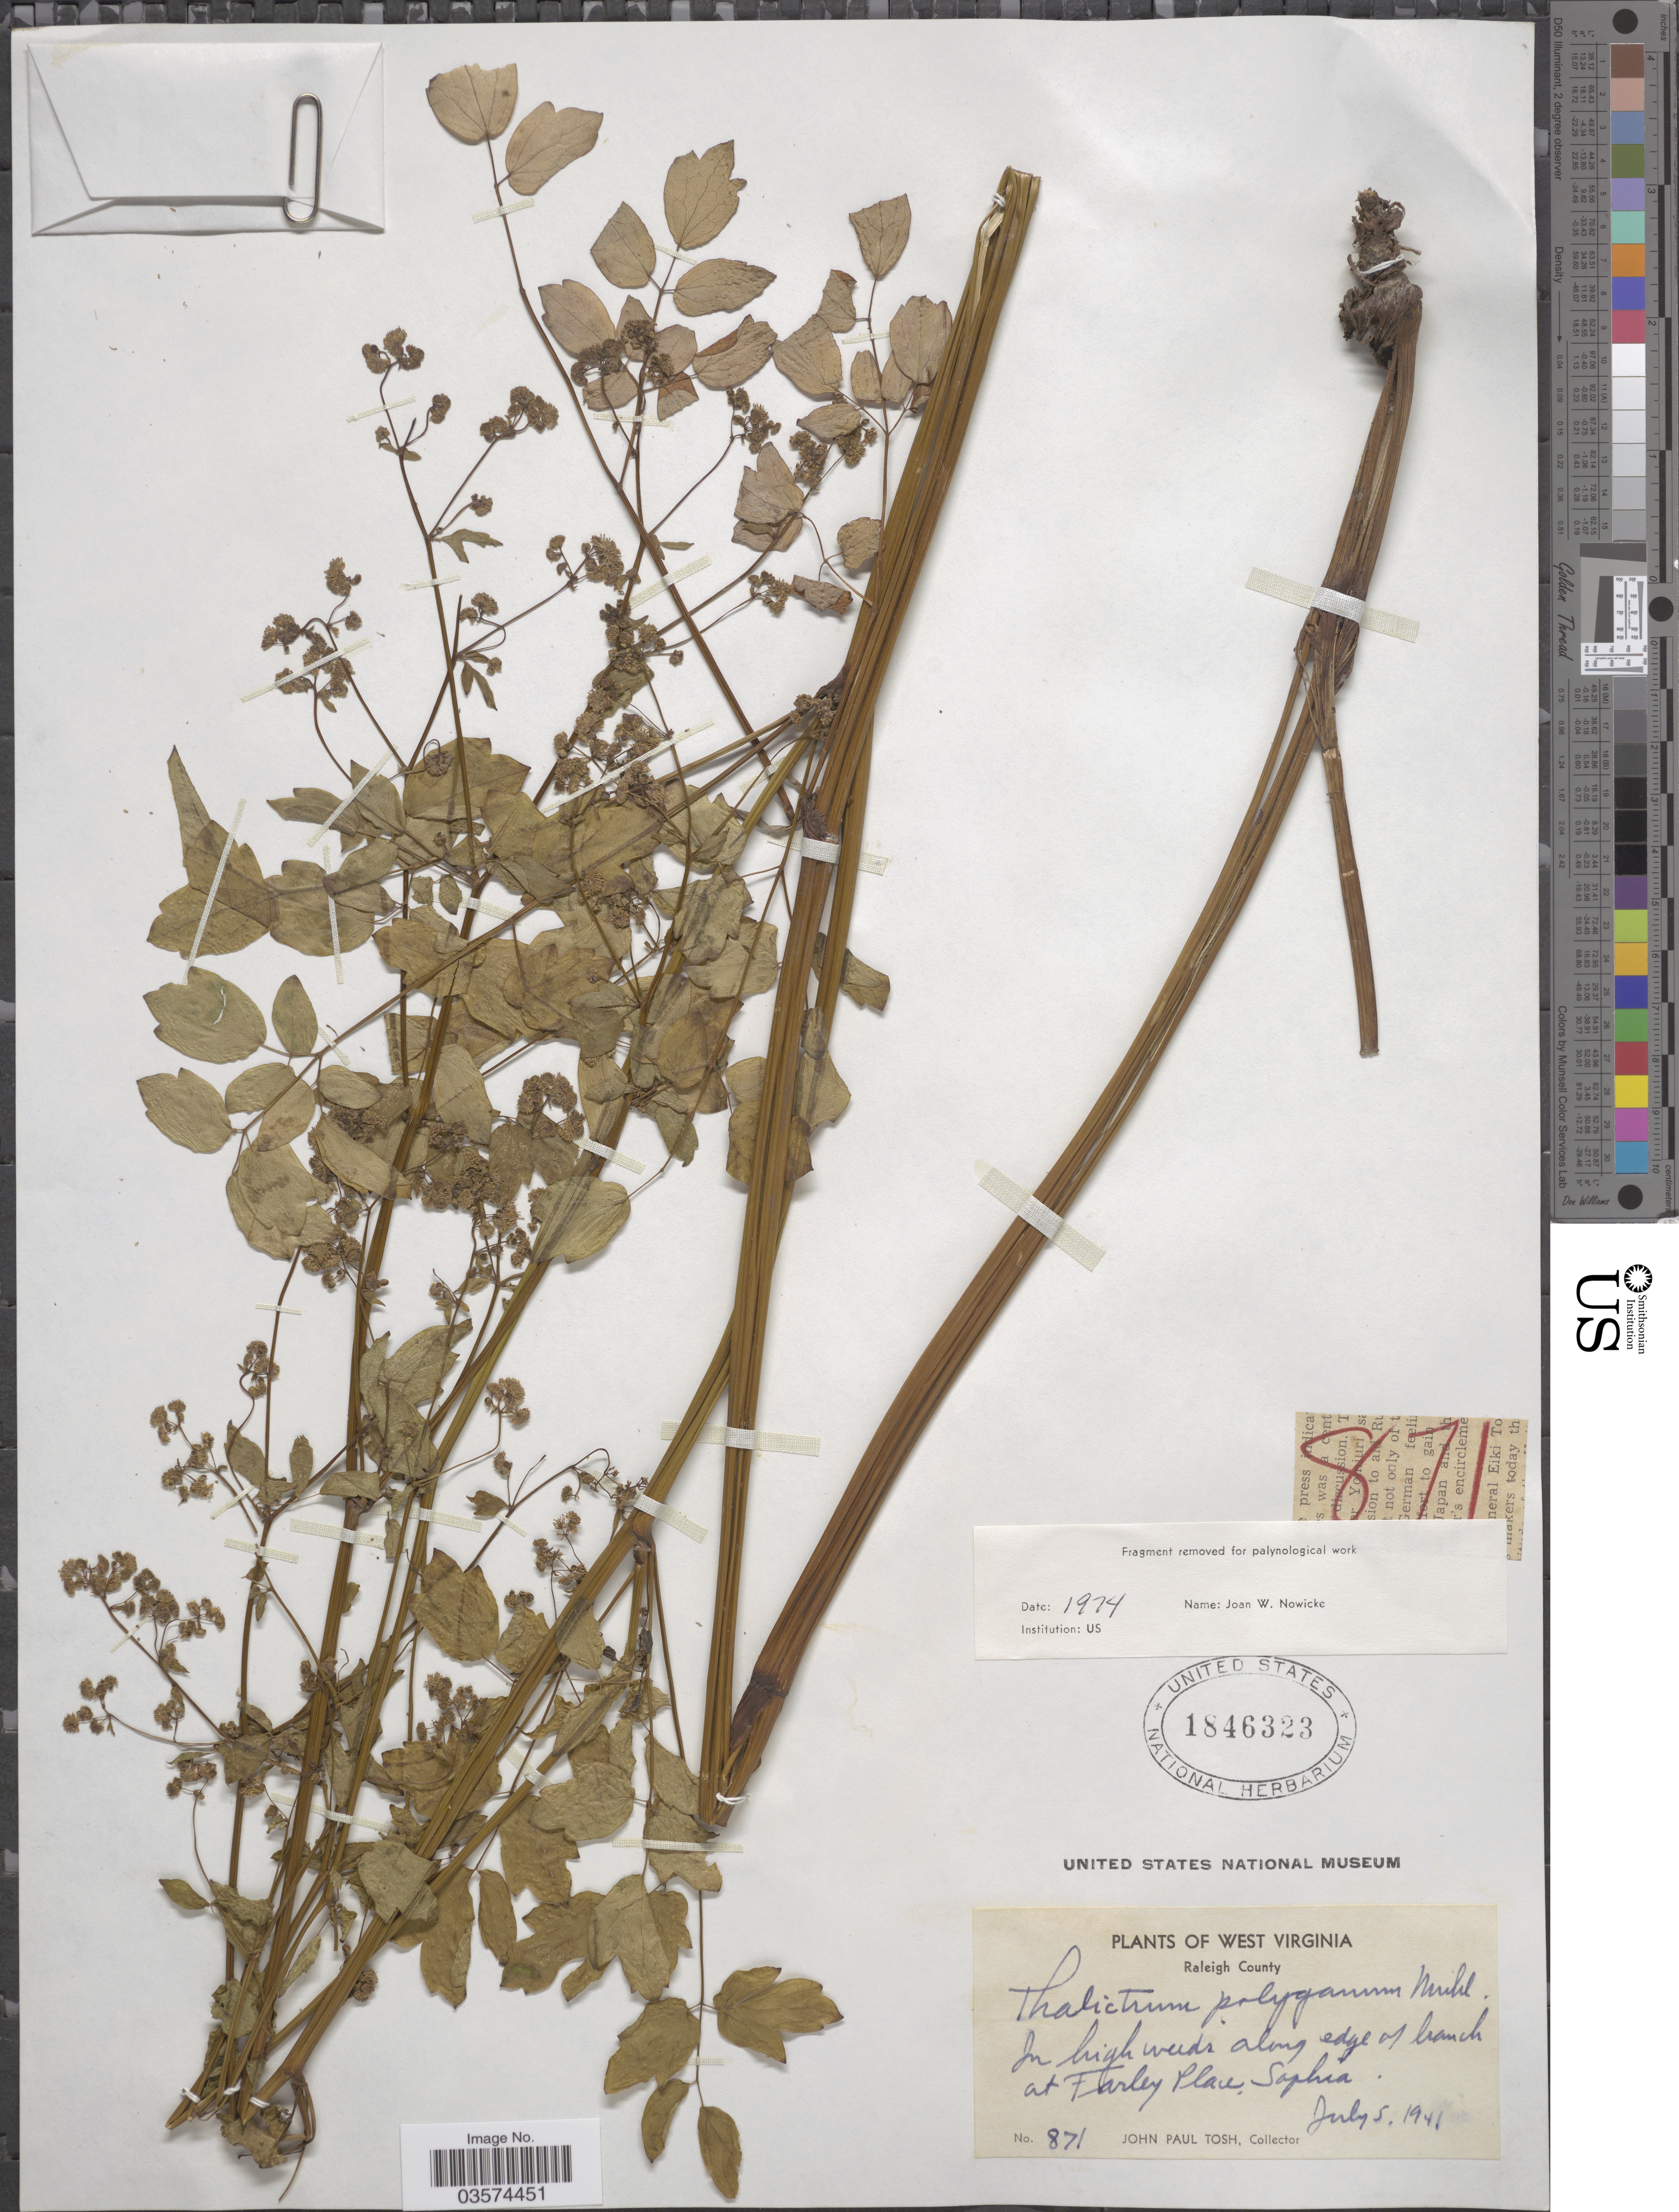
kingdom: Plantae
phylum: Tracheophyta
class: Magnoliopsida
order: Ranunculales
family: Ranunculaceae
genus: Thalictrum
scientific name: Thalictrum pubescens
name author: Pursh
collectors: J. Tosh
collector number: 871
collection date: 1941-07-05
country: United States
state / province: West Virginia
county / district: Raleigh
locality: Raleigh County. In high weeds along edge of branch at Farley Place Sophia.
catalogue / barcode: US 1846323